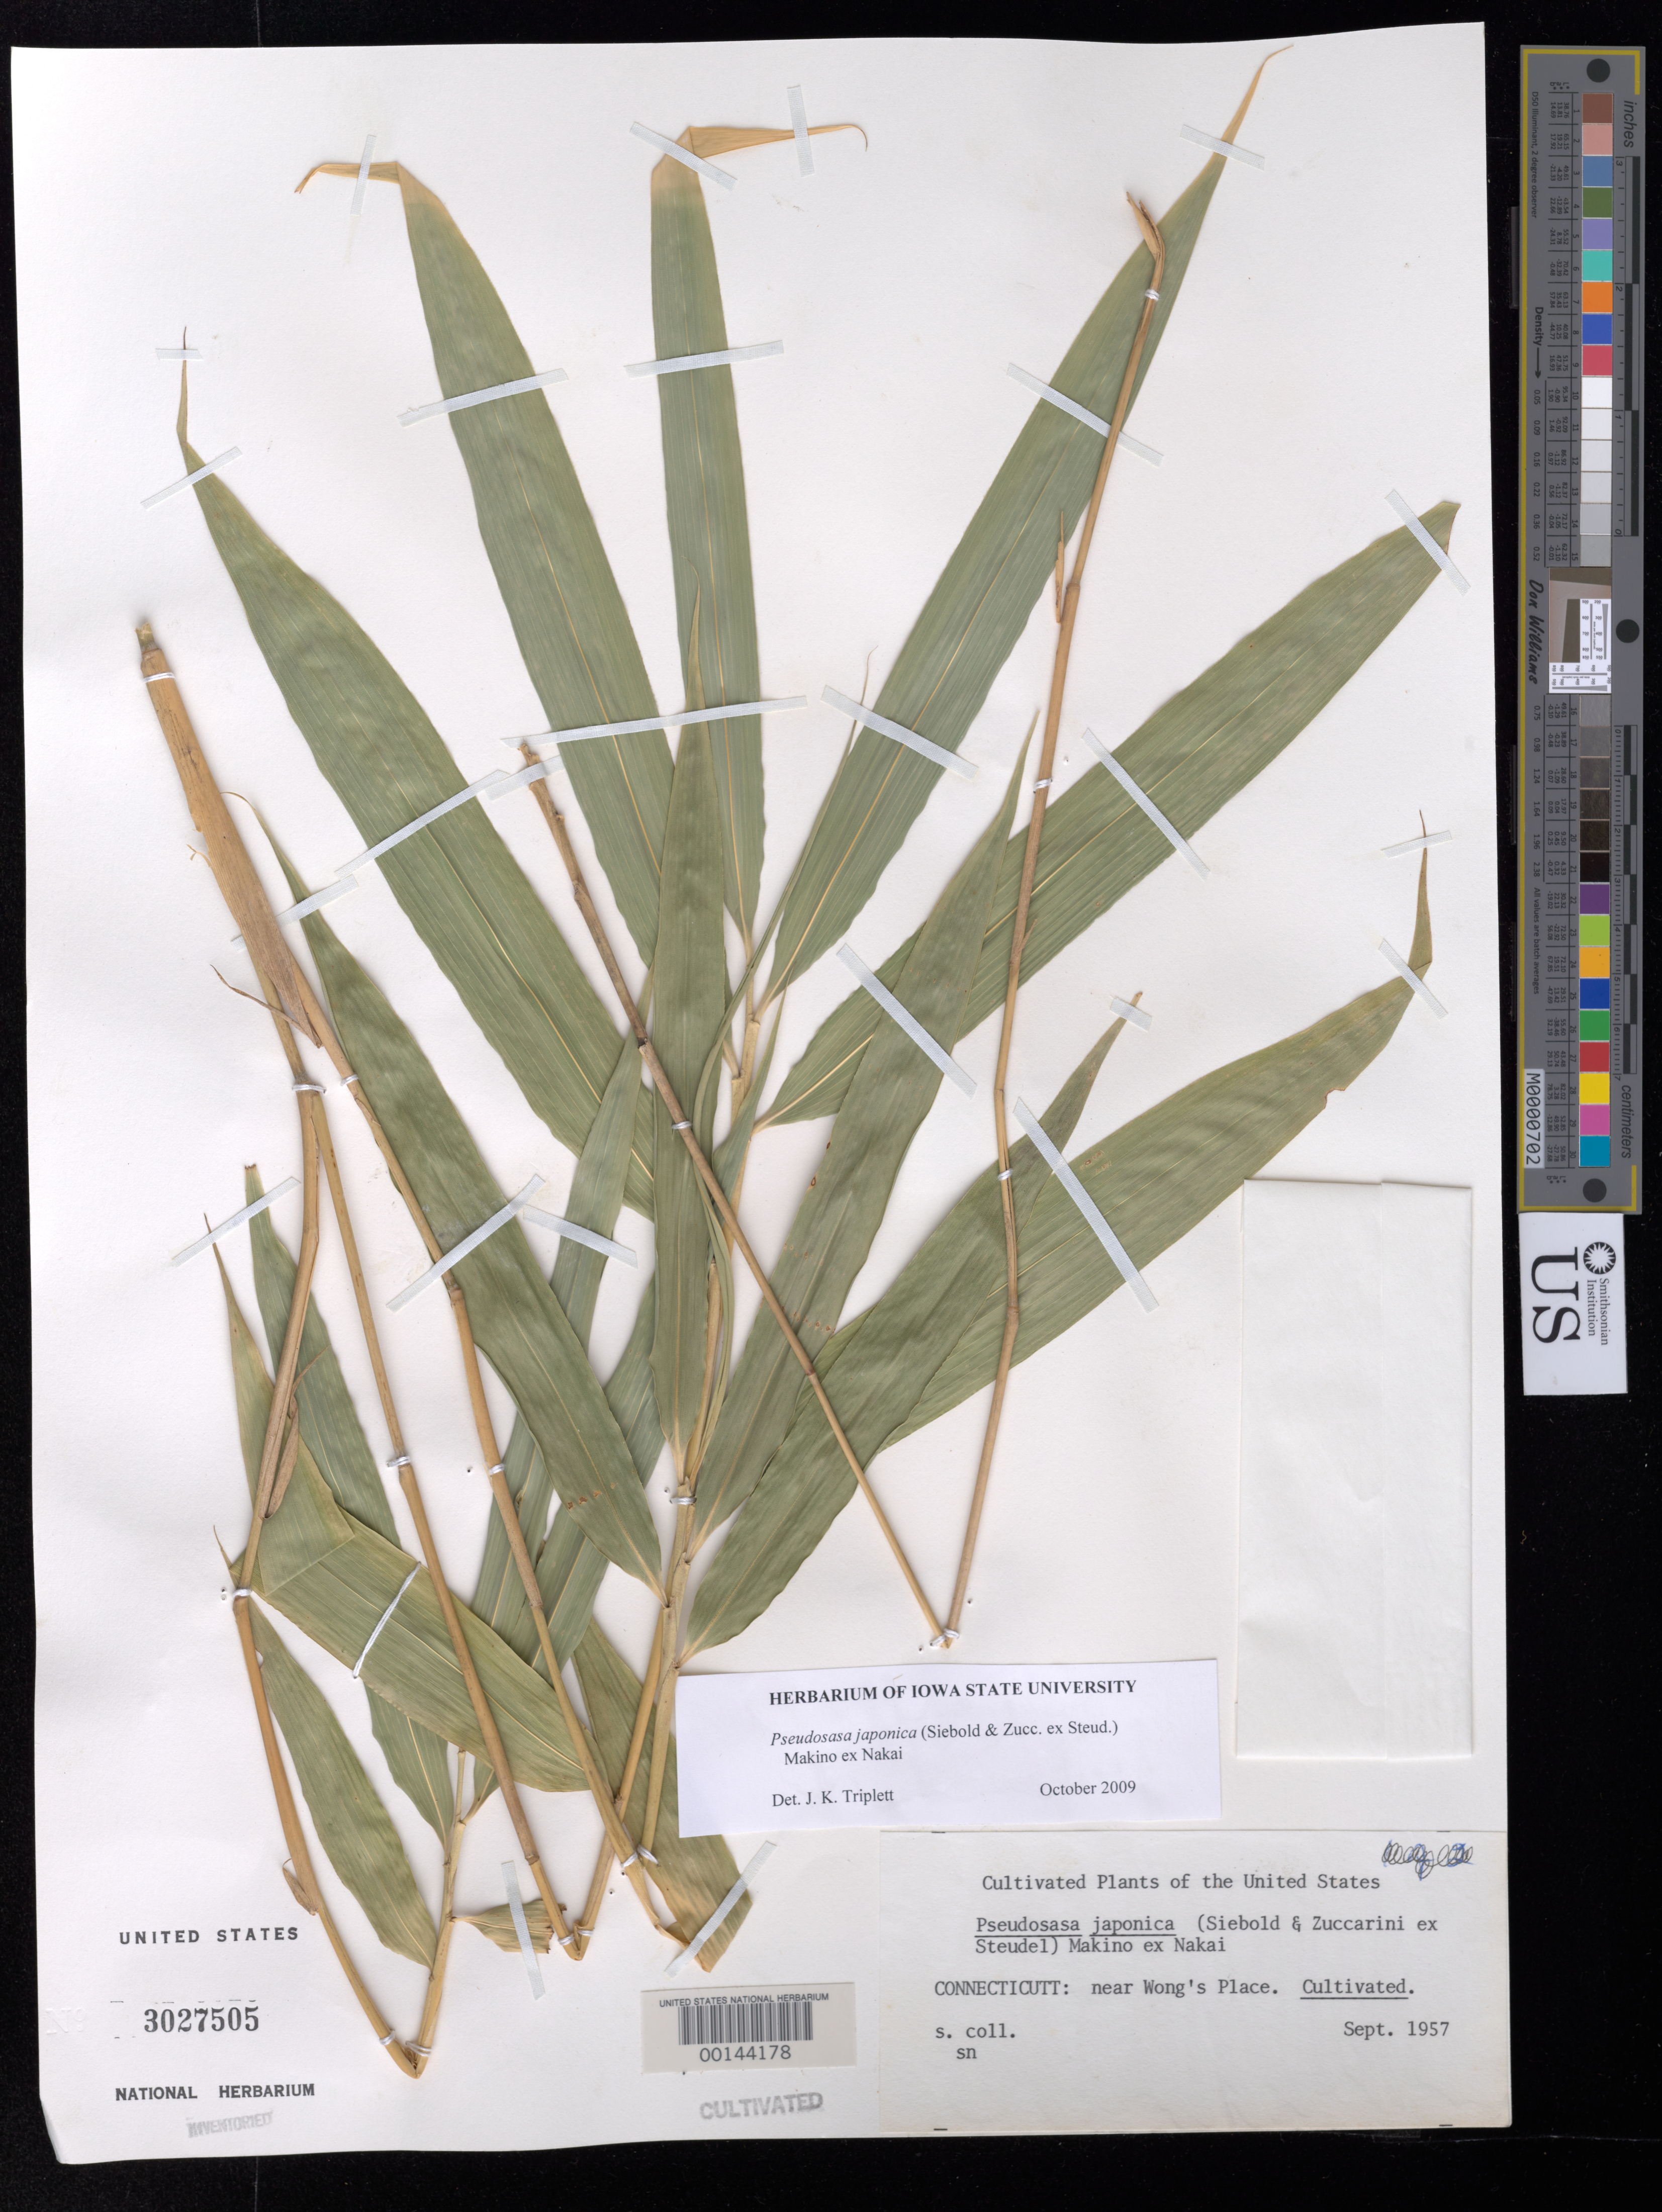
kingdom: Plantae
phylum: Tracheophyta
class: Liliopsida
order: Poales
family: Poaceae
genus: Pseudosasa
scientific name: Pseudosasa japonica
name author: (Siebold & Zucc. ex Steud.) Makino ex Nakai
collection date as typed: Sep 1957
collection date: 1957-09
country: United States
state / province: Connecticut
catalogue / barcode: US 3027505